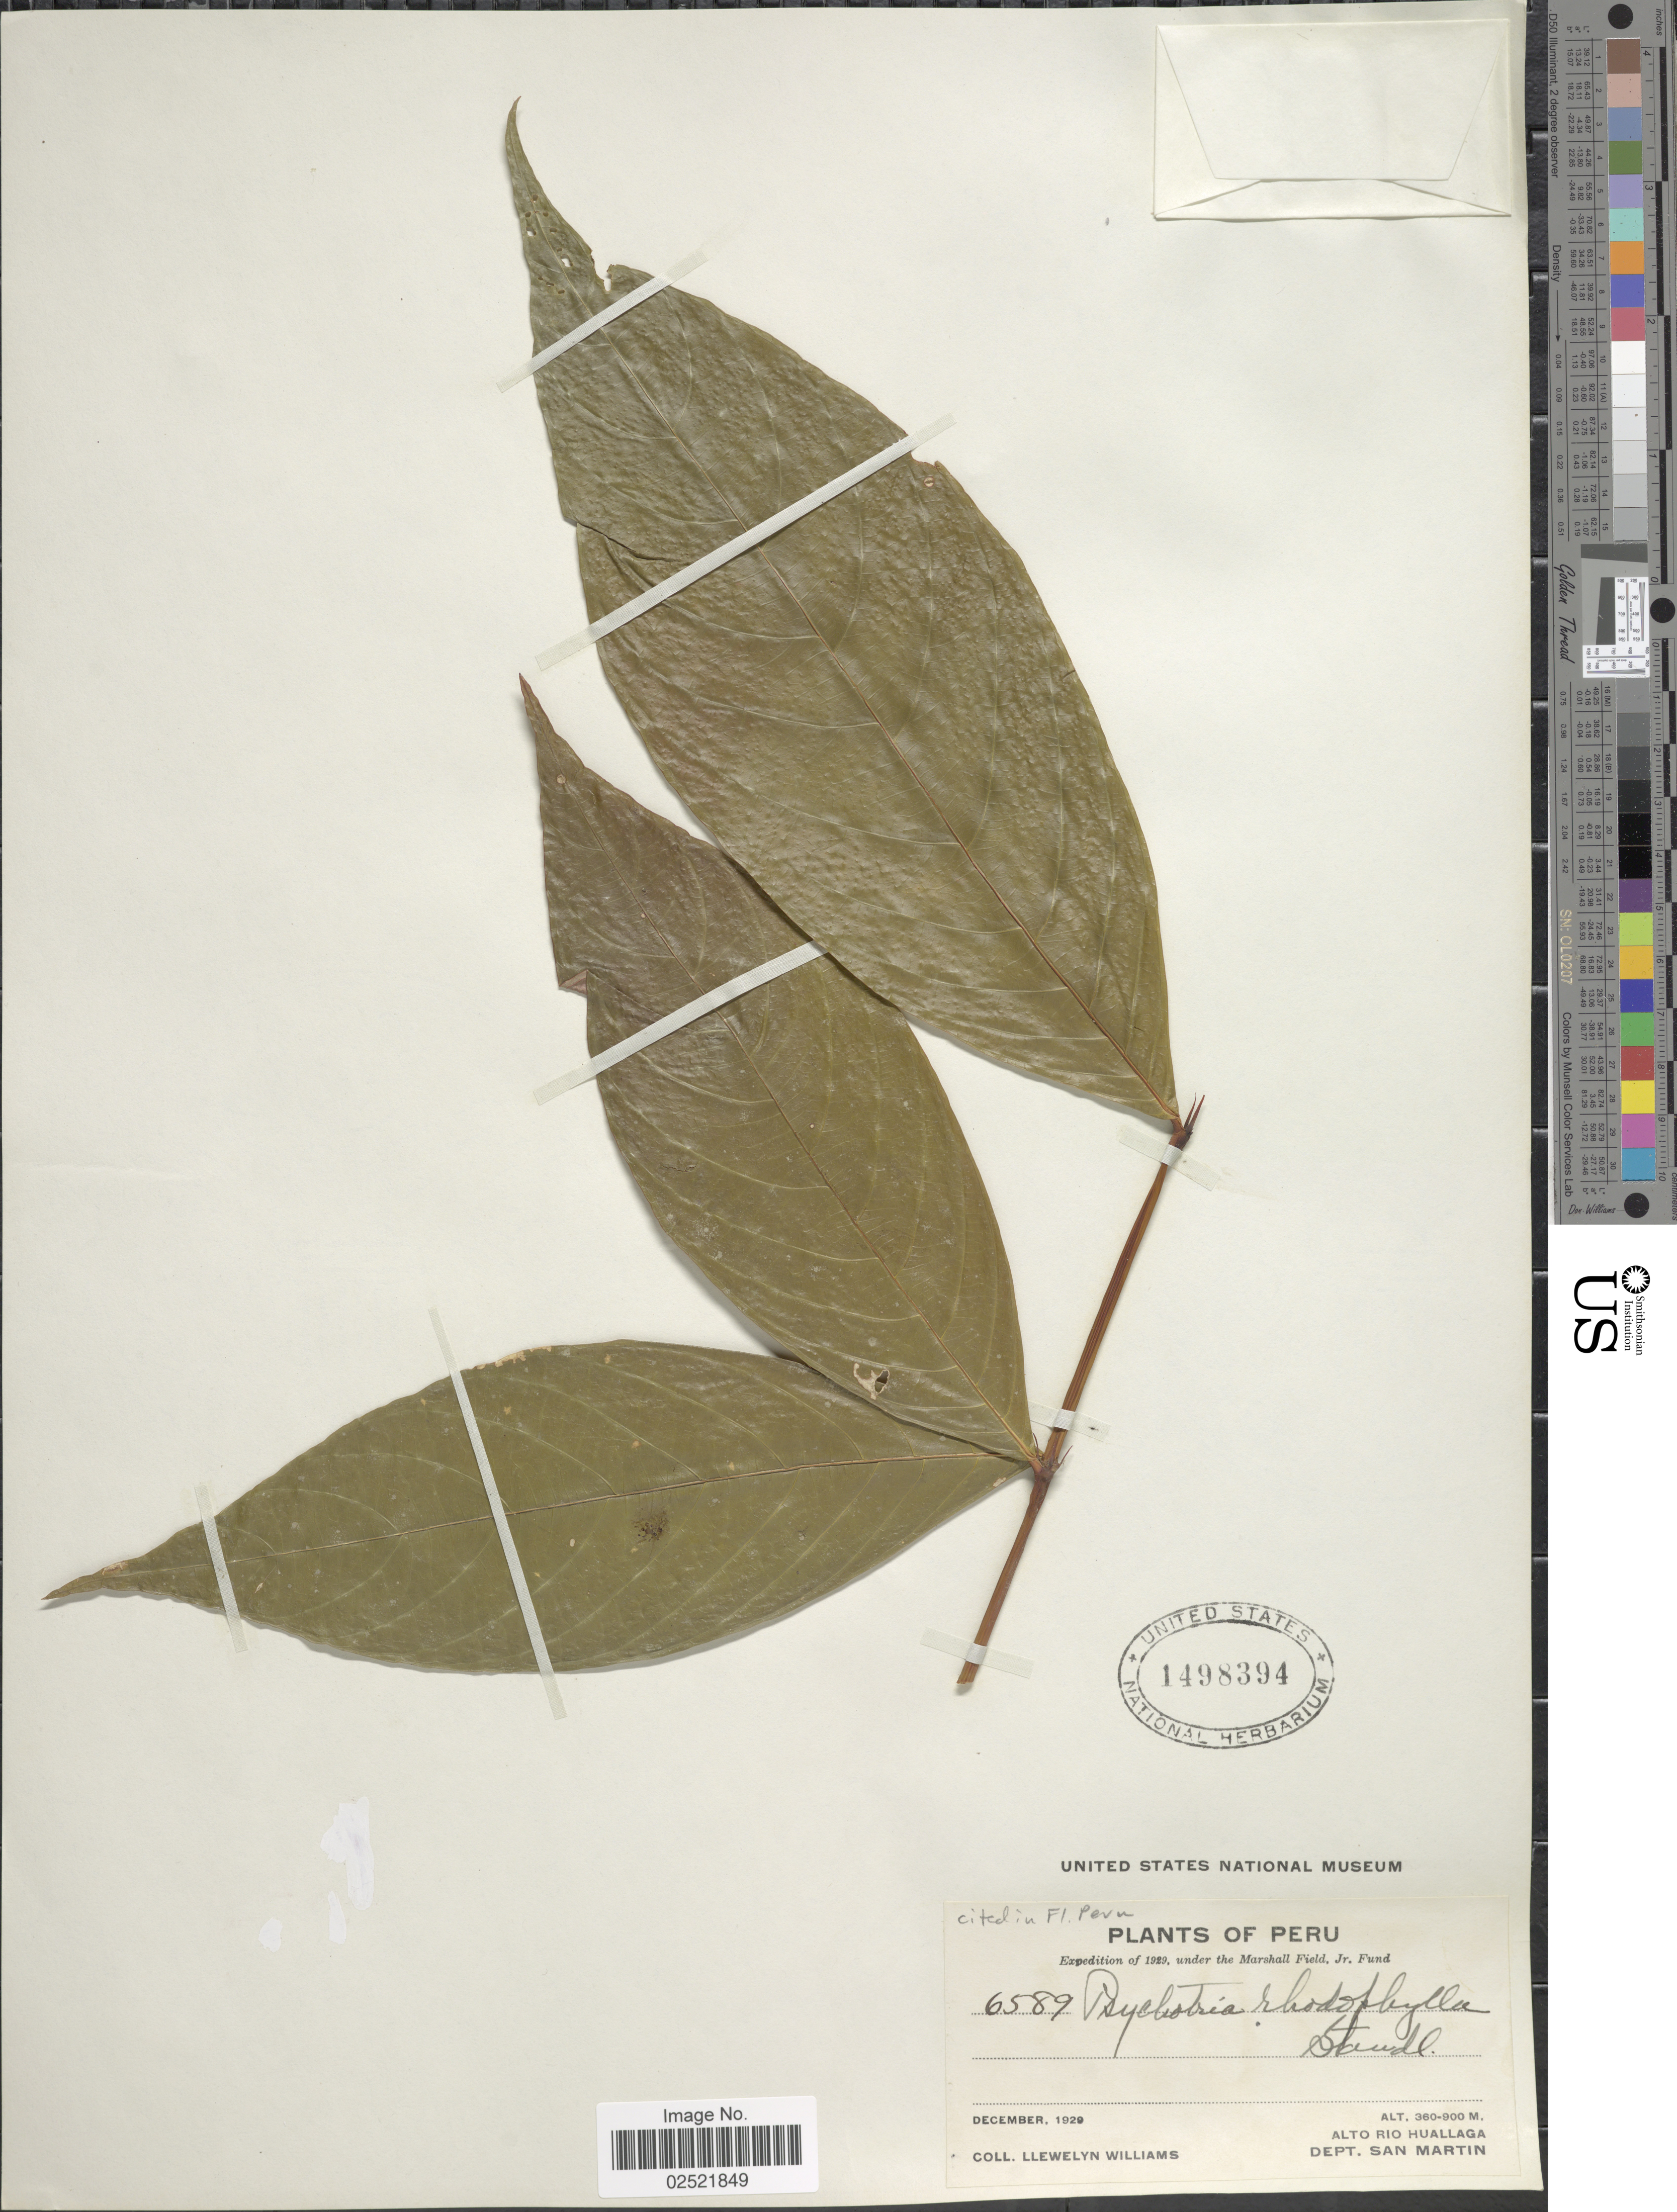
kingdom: Plantae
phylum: Tracheophyta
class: Magnoliopsida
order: Gentianales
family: Rubiaceae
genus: Psychotria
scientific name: Psychotria rhodophylla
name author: Standl.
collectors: Ll. Williams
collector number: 6589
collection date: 1929-12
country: Peru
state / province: San Martín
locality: Alto Rio Huallaga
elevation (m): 360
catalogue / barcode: US 1498394